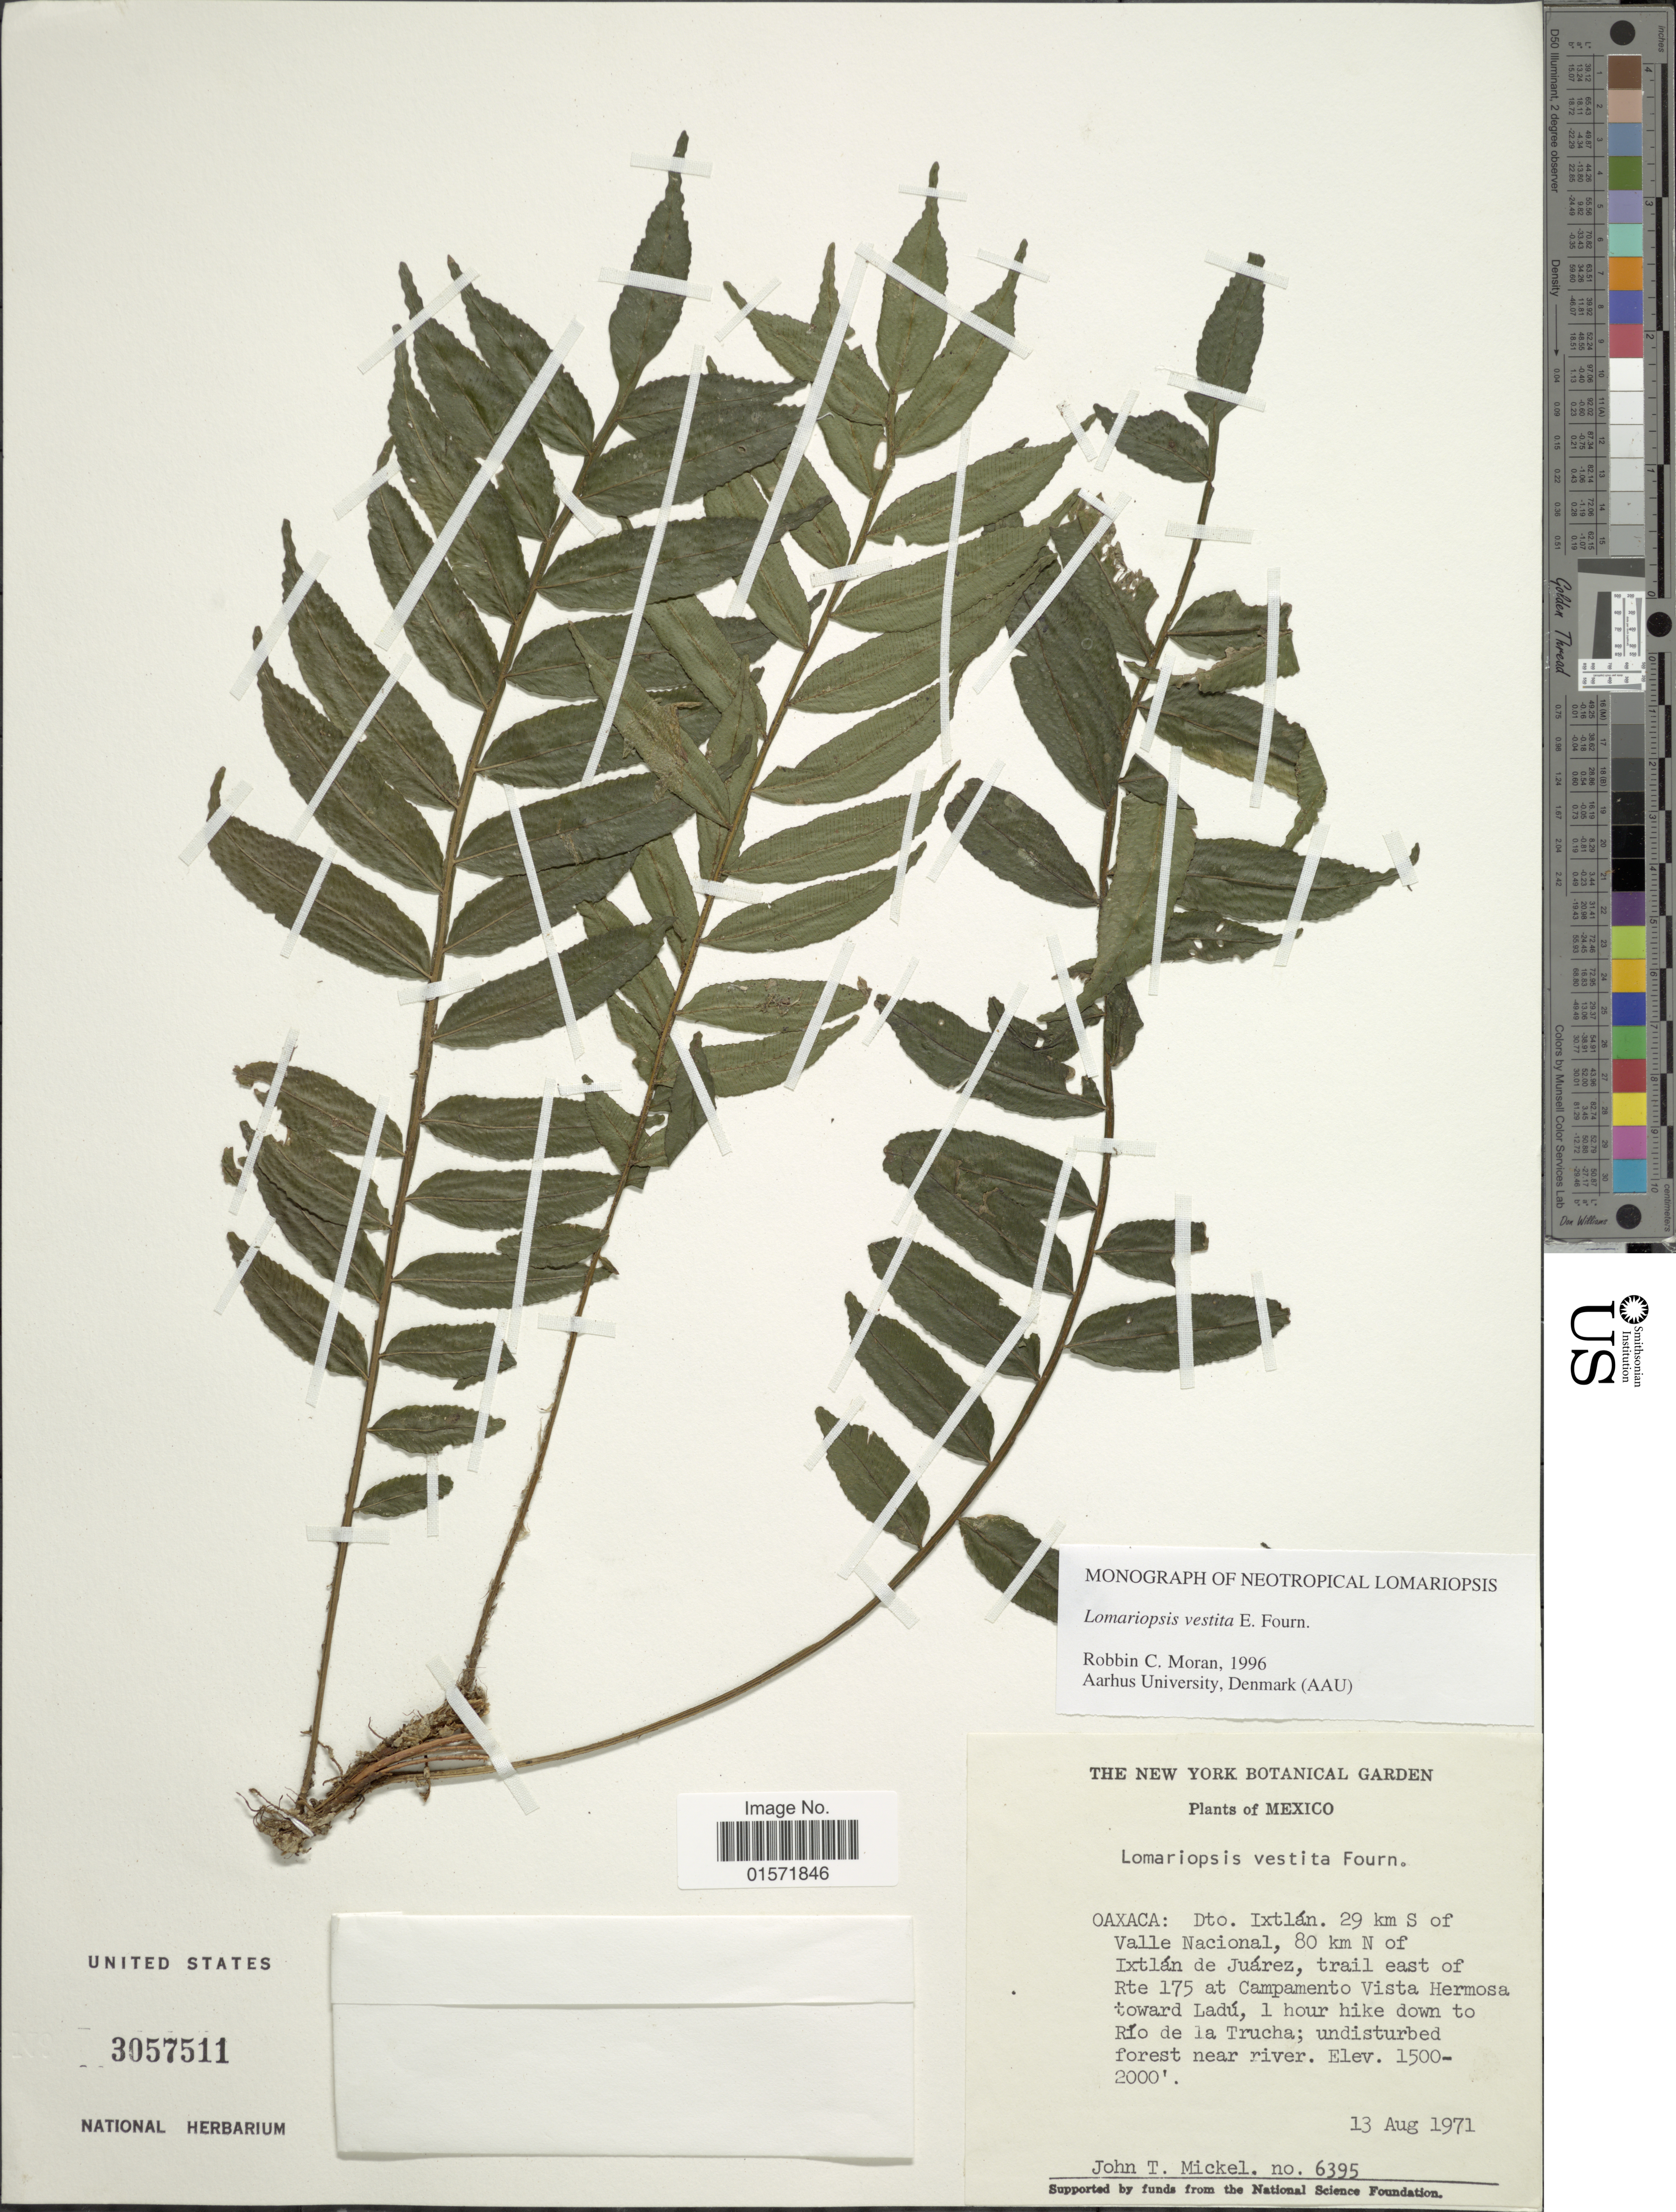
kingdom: Plantae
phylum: Tracheophyta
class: Polypodiopsida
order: Polypodiales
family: Lomariopsidaceae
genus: Lomariopsis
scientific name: Lomariopsis vestita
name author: E. Fourn.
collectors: J. T. Mickel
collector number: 6395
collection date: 1971-08-13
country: Mexico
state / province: Oaxaca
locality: Dto. Ixtlán, 29 km S of Valle Nacional, 80 km N of Ixtlán de Juárez, trail east of Rte 175 at Campamento Vista Hermosa toward Ladú, 1 hour hike down to Río de la Trucha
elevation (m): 457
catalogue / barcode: US 3057511